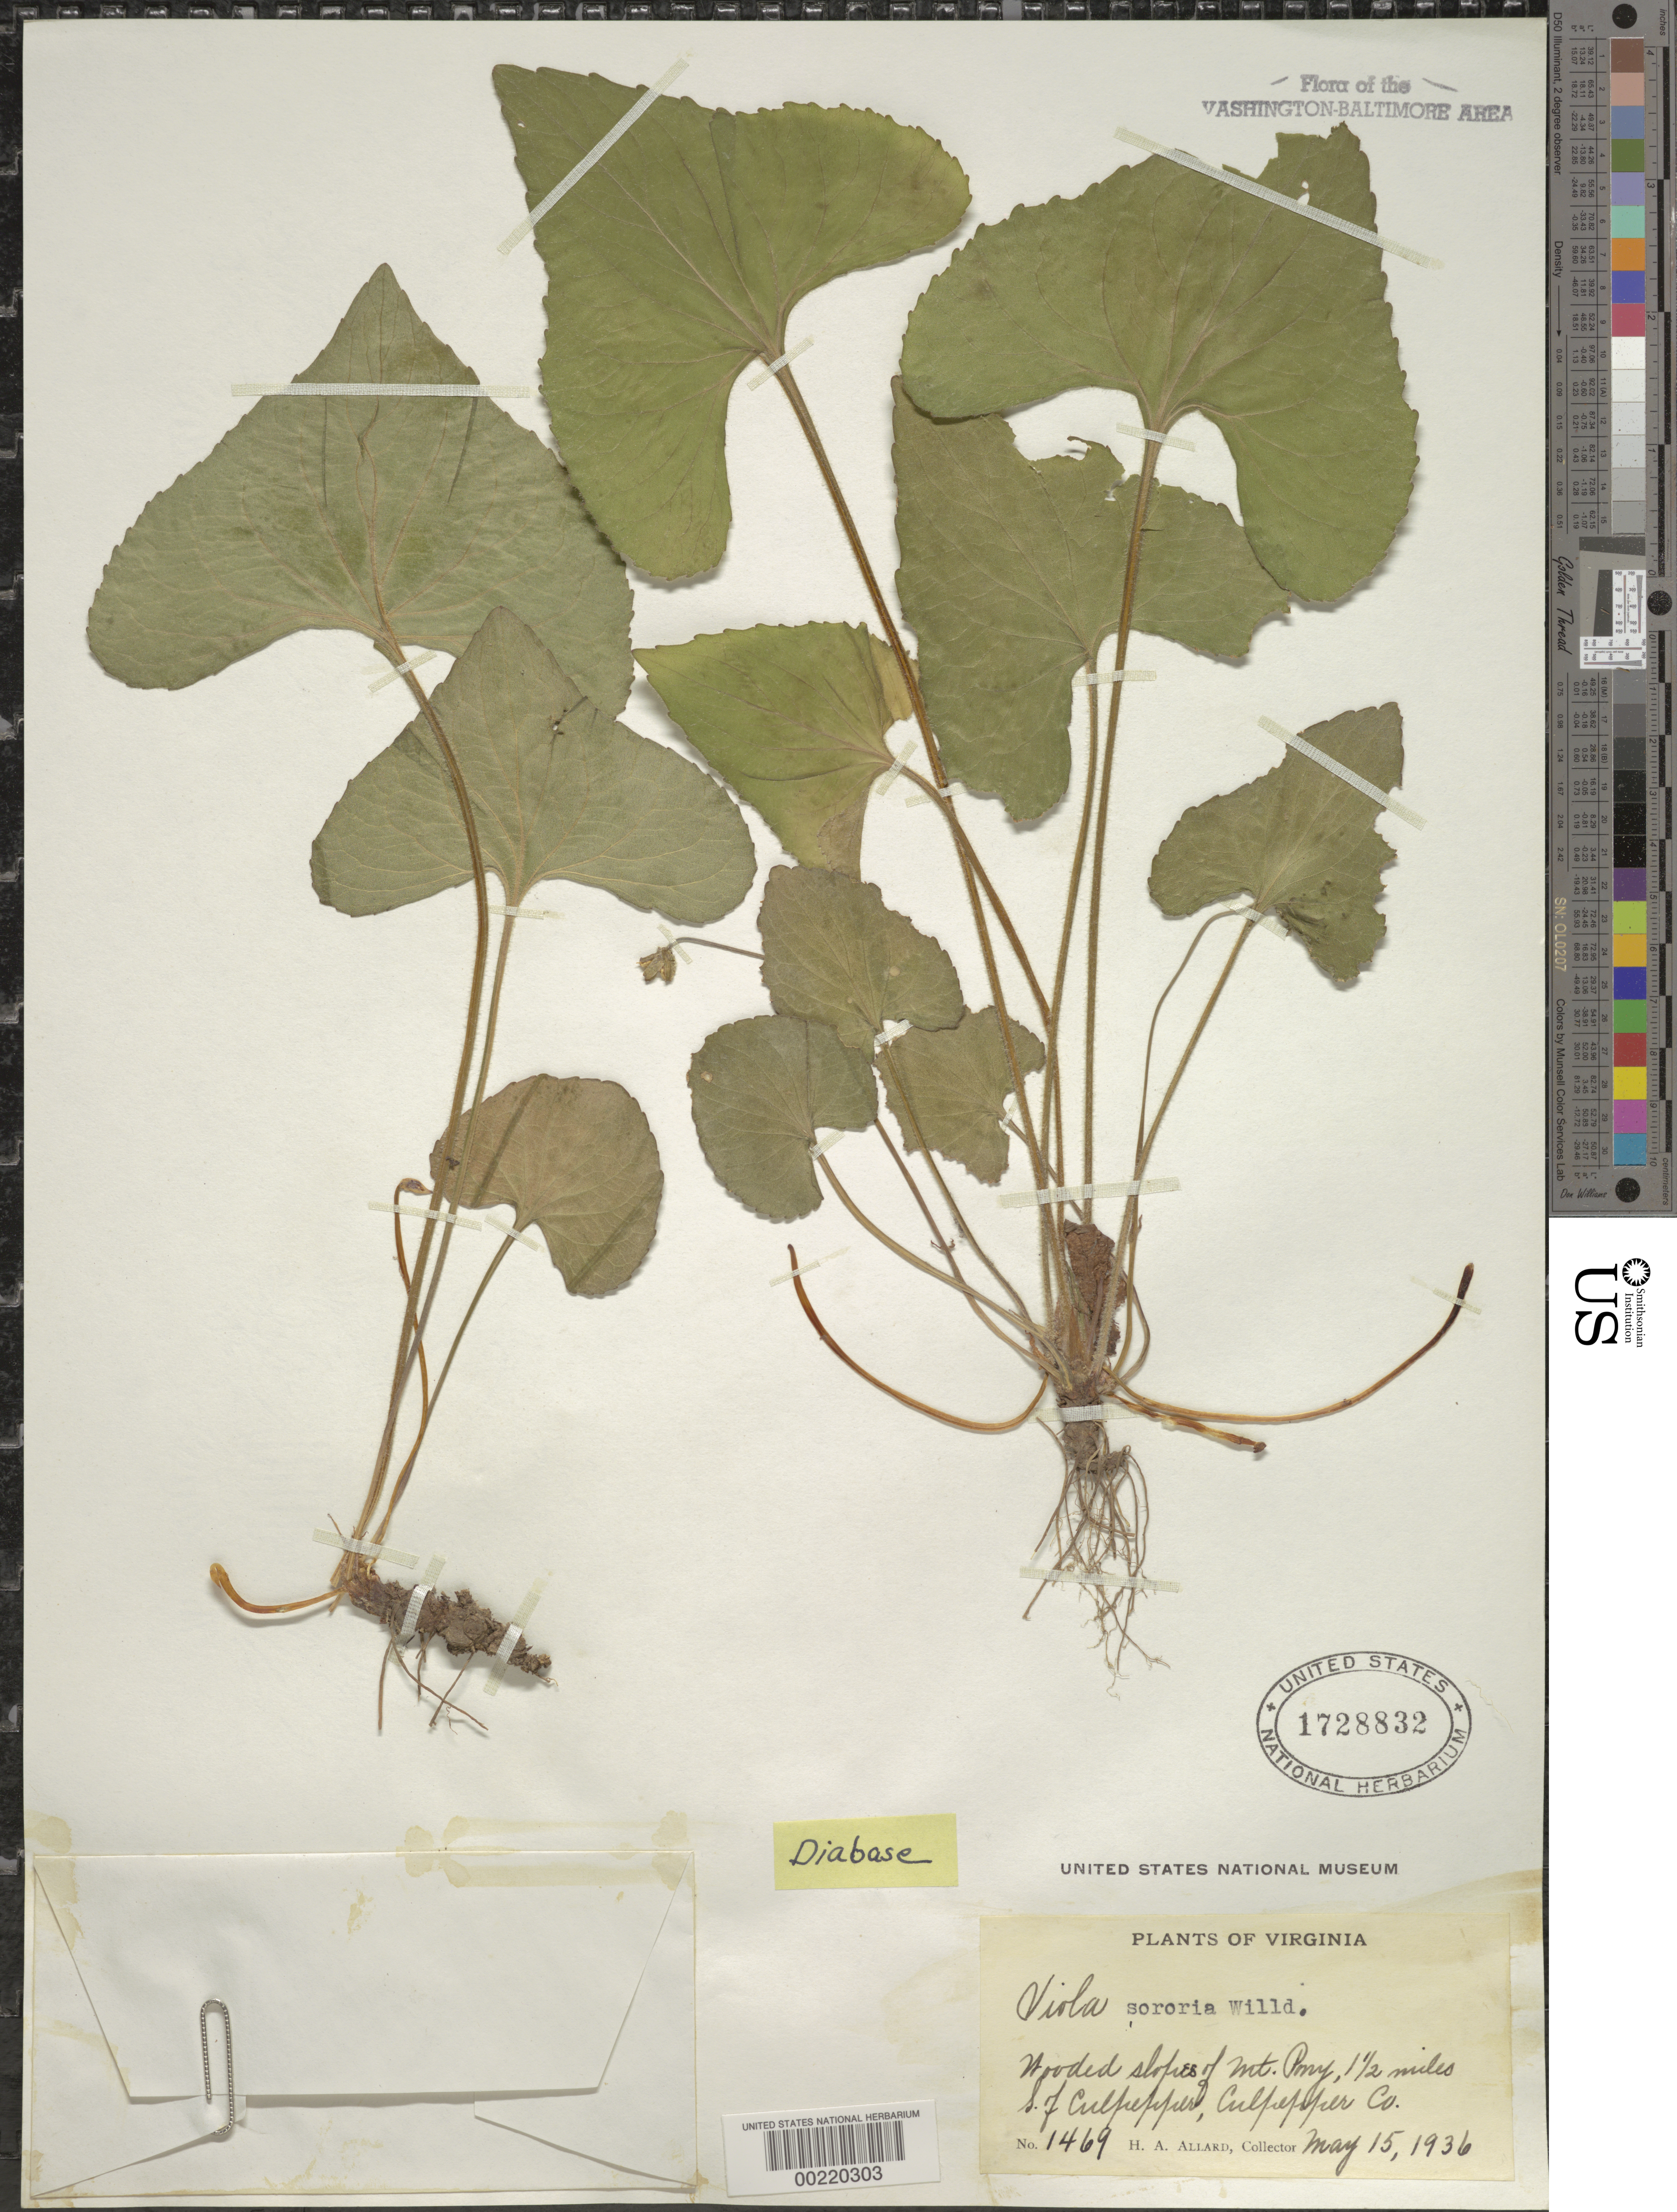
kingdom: Plantae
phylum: Tracheophyta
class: Magnoliopsida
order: Malpighiales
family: Violaceae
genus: Viola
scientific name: Viola sororia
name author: Willd.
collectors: H. A. Allard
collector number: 1469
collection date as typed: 15 May 1936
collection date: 1936-05-15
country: United States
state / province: Virginia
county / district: Culpeper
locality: Mount Pony, Culpepper vicinity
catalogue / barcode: US 1728832